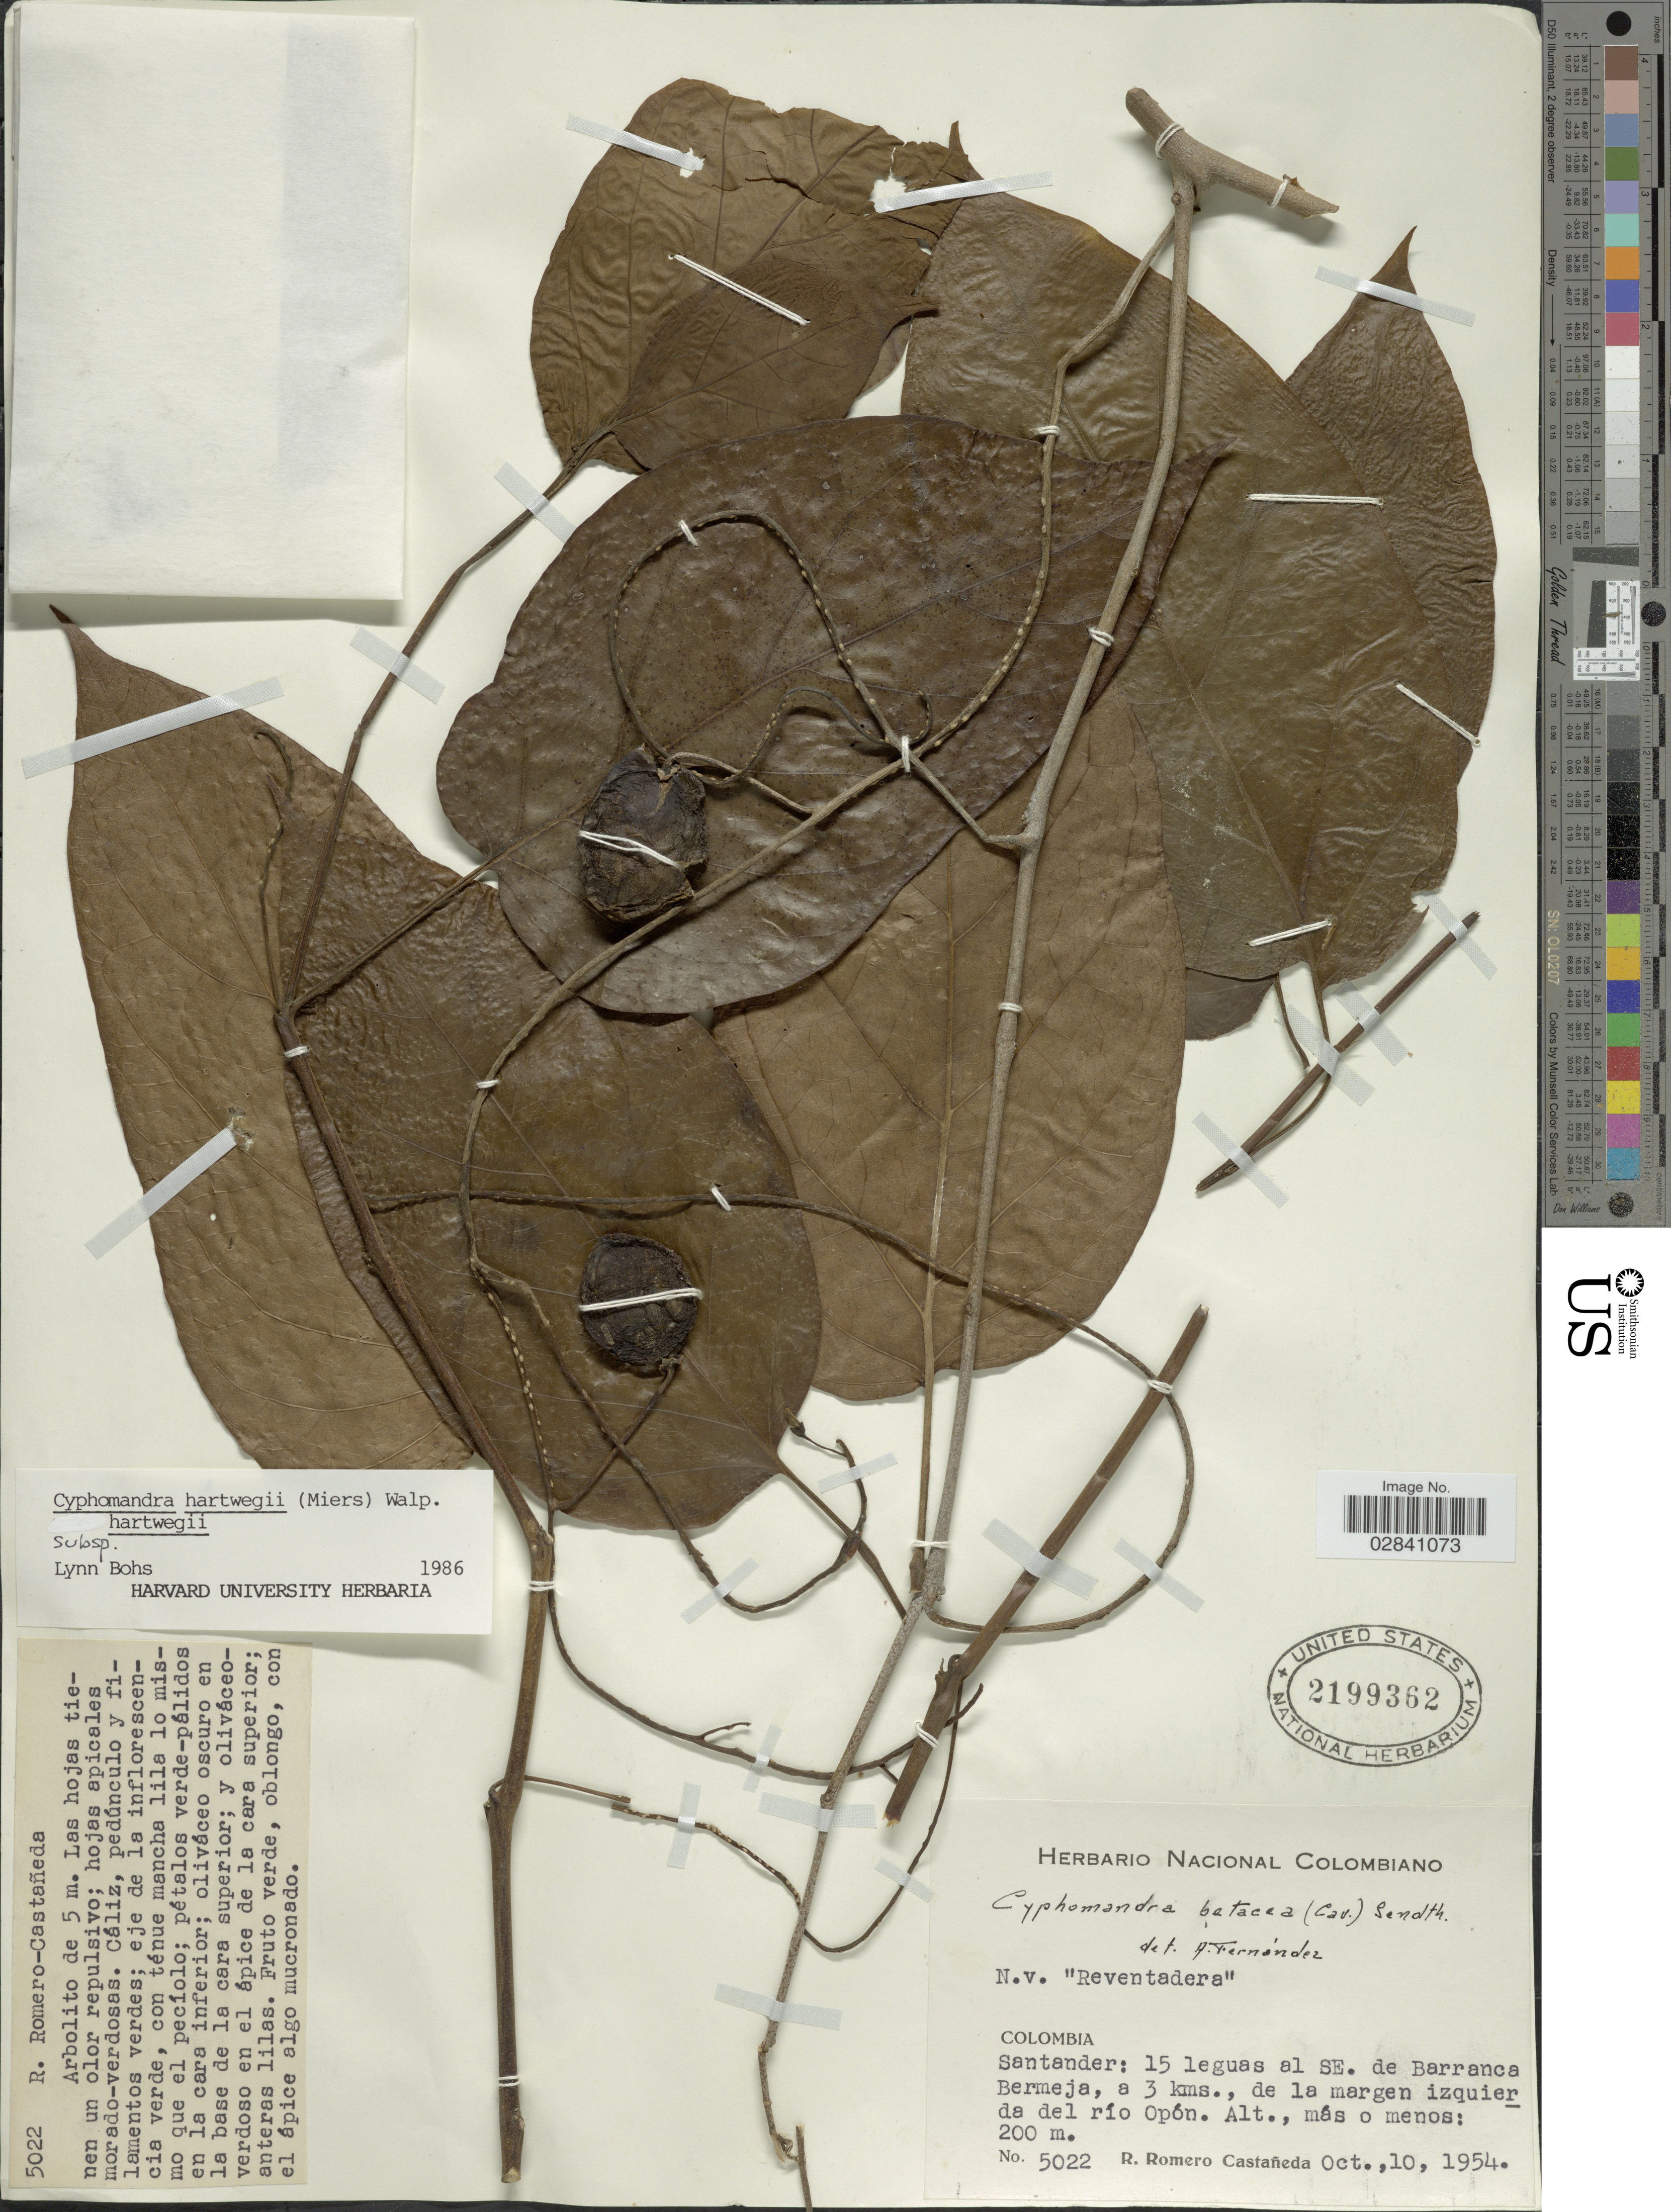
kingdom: Plantae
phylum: Tracheophyta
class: Magnoliopsida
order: Solanales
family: Solanaceae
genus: Cyphomandra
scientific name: Cyphomandra hartwegii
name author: (Miers) Sendtn. ex Walp.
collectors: R. Romero Castañeda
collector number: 5022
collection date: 1954-10-10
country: Colombia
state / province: Santander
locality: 15 leguas al SE. de Barranca Bermeja, a 3 kms., de la margen izquier da del río Opón.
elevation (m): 200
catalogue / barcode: US 2199362